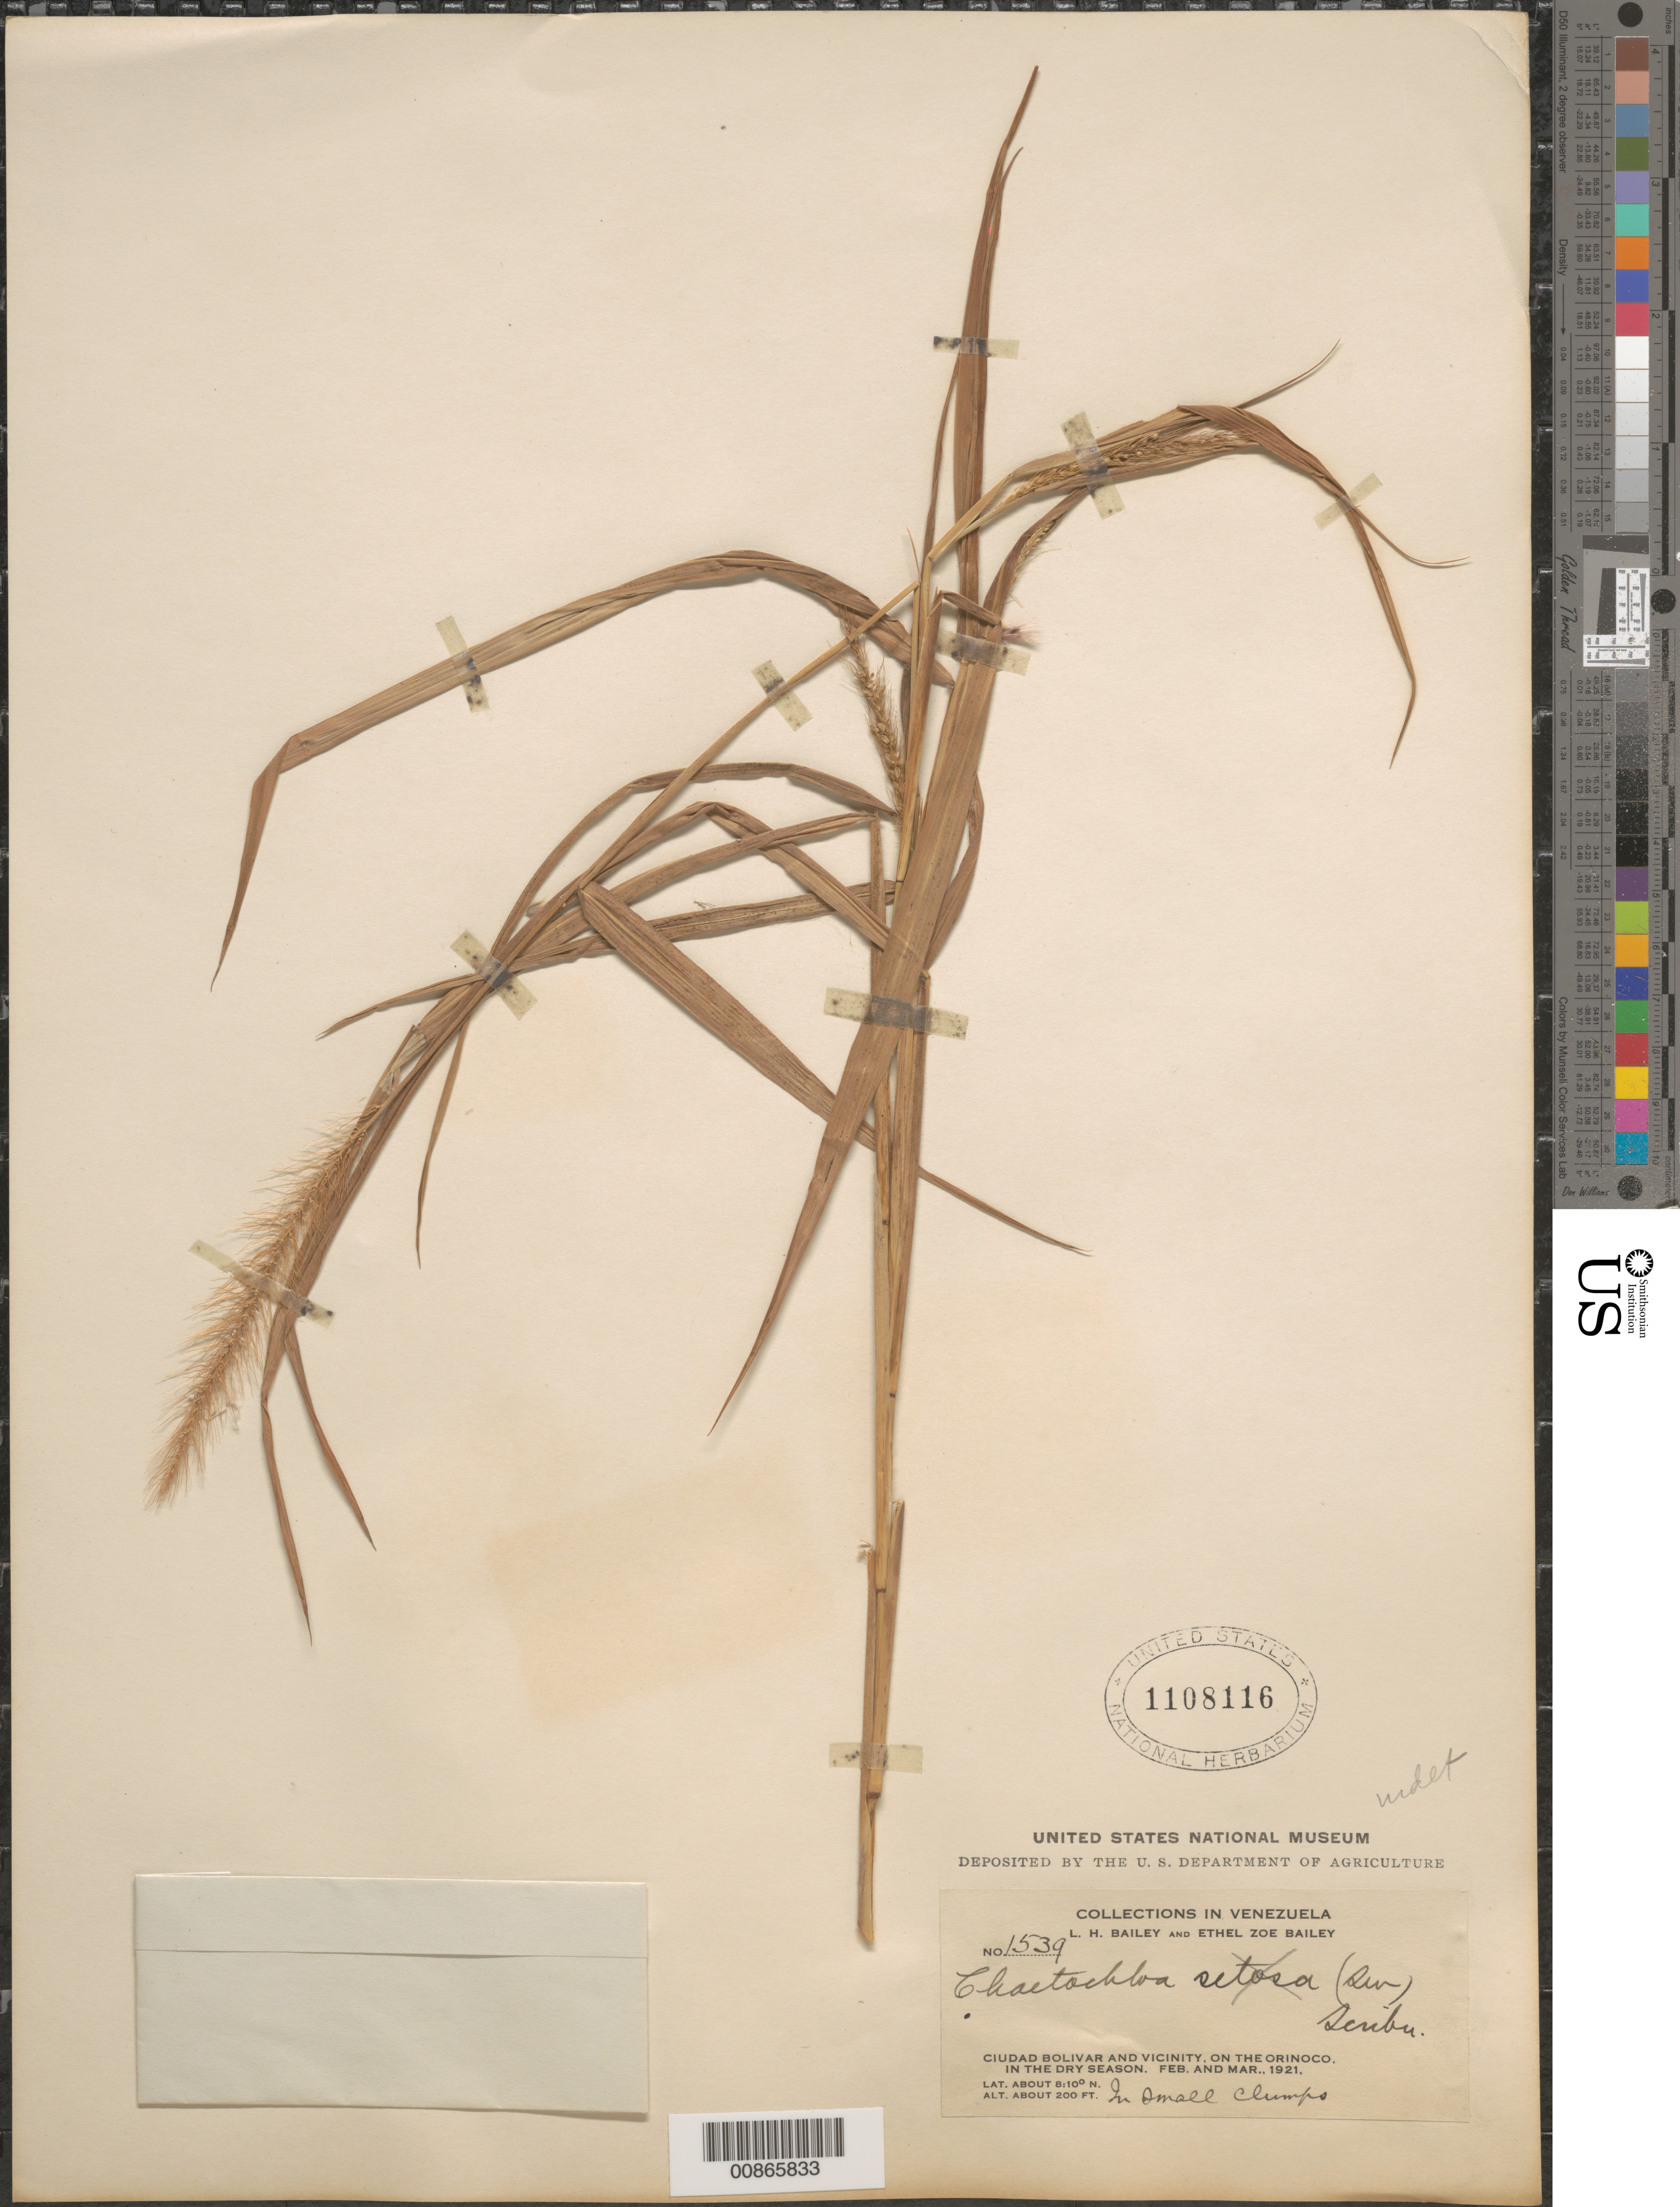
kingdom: Plantae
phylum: Tracheophyta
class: Liliopsida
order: Poales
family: Poaceae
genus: Setaria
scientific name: Setaria sp.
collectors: L. H. Bailey & E. Z. Bailey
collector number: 1539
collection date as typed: Feb-21 to Mar-21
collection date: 1921-02/1921-03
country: Venezuela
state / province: Bolívar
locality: Ciudad Bolívar and vicinity, Orinoco R.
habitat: Dry season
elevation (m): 61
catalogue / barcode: US 1108116